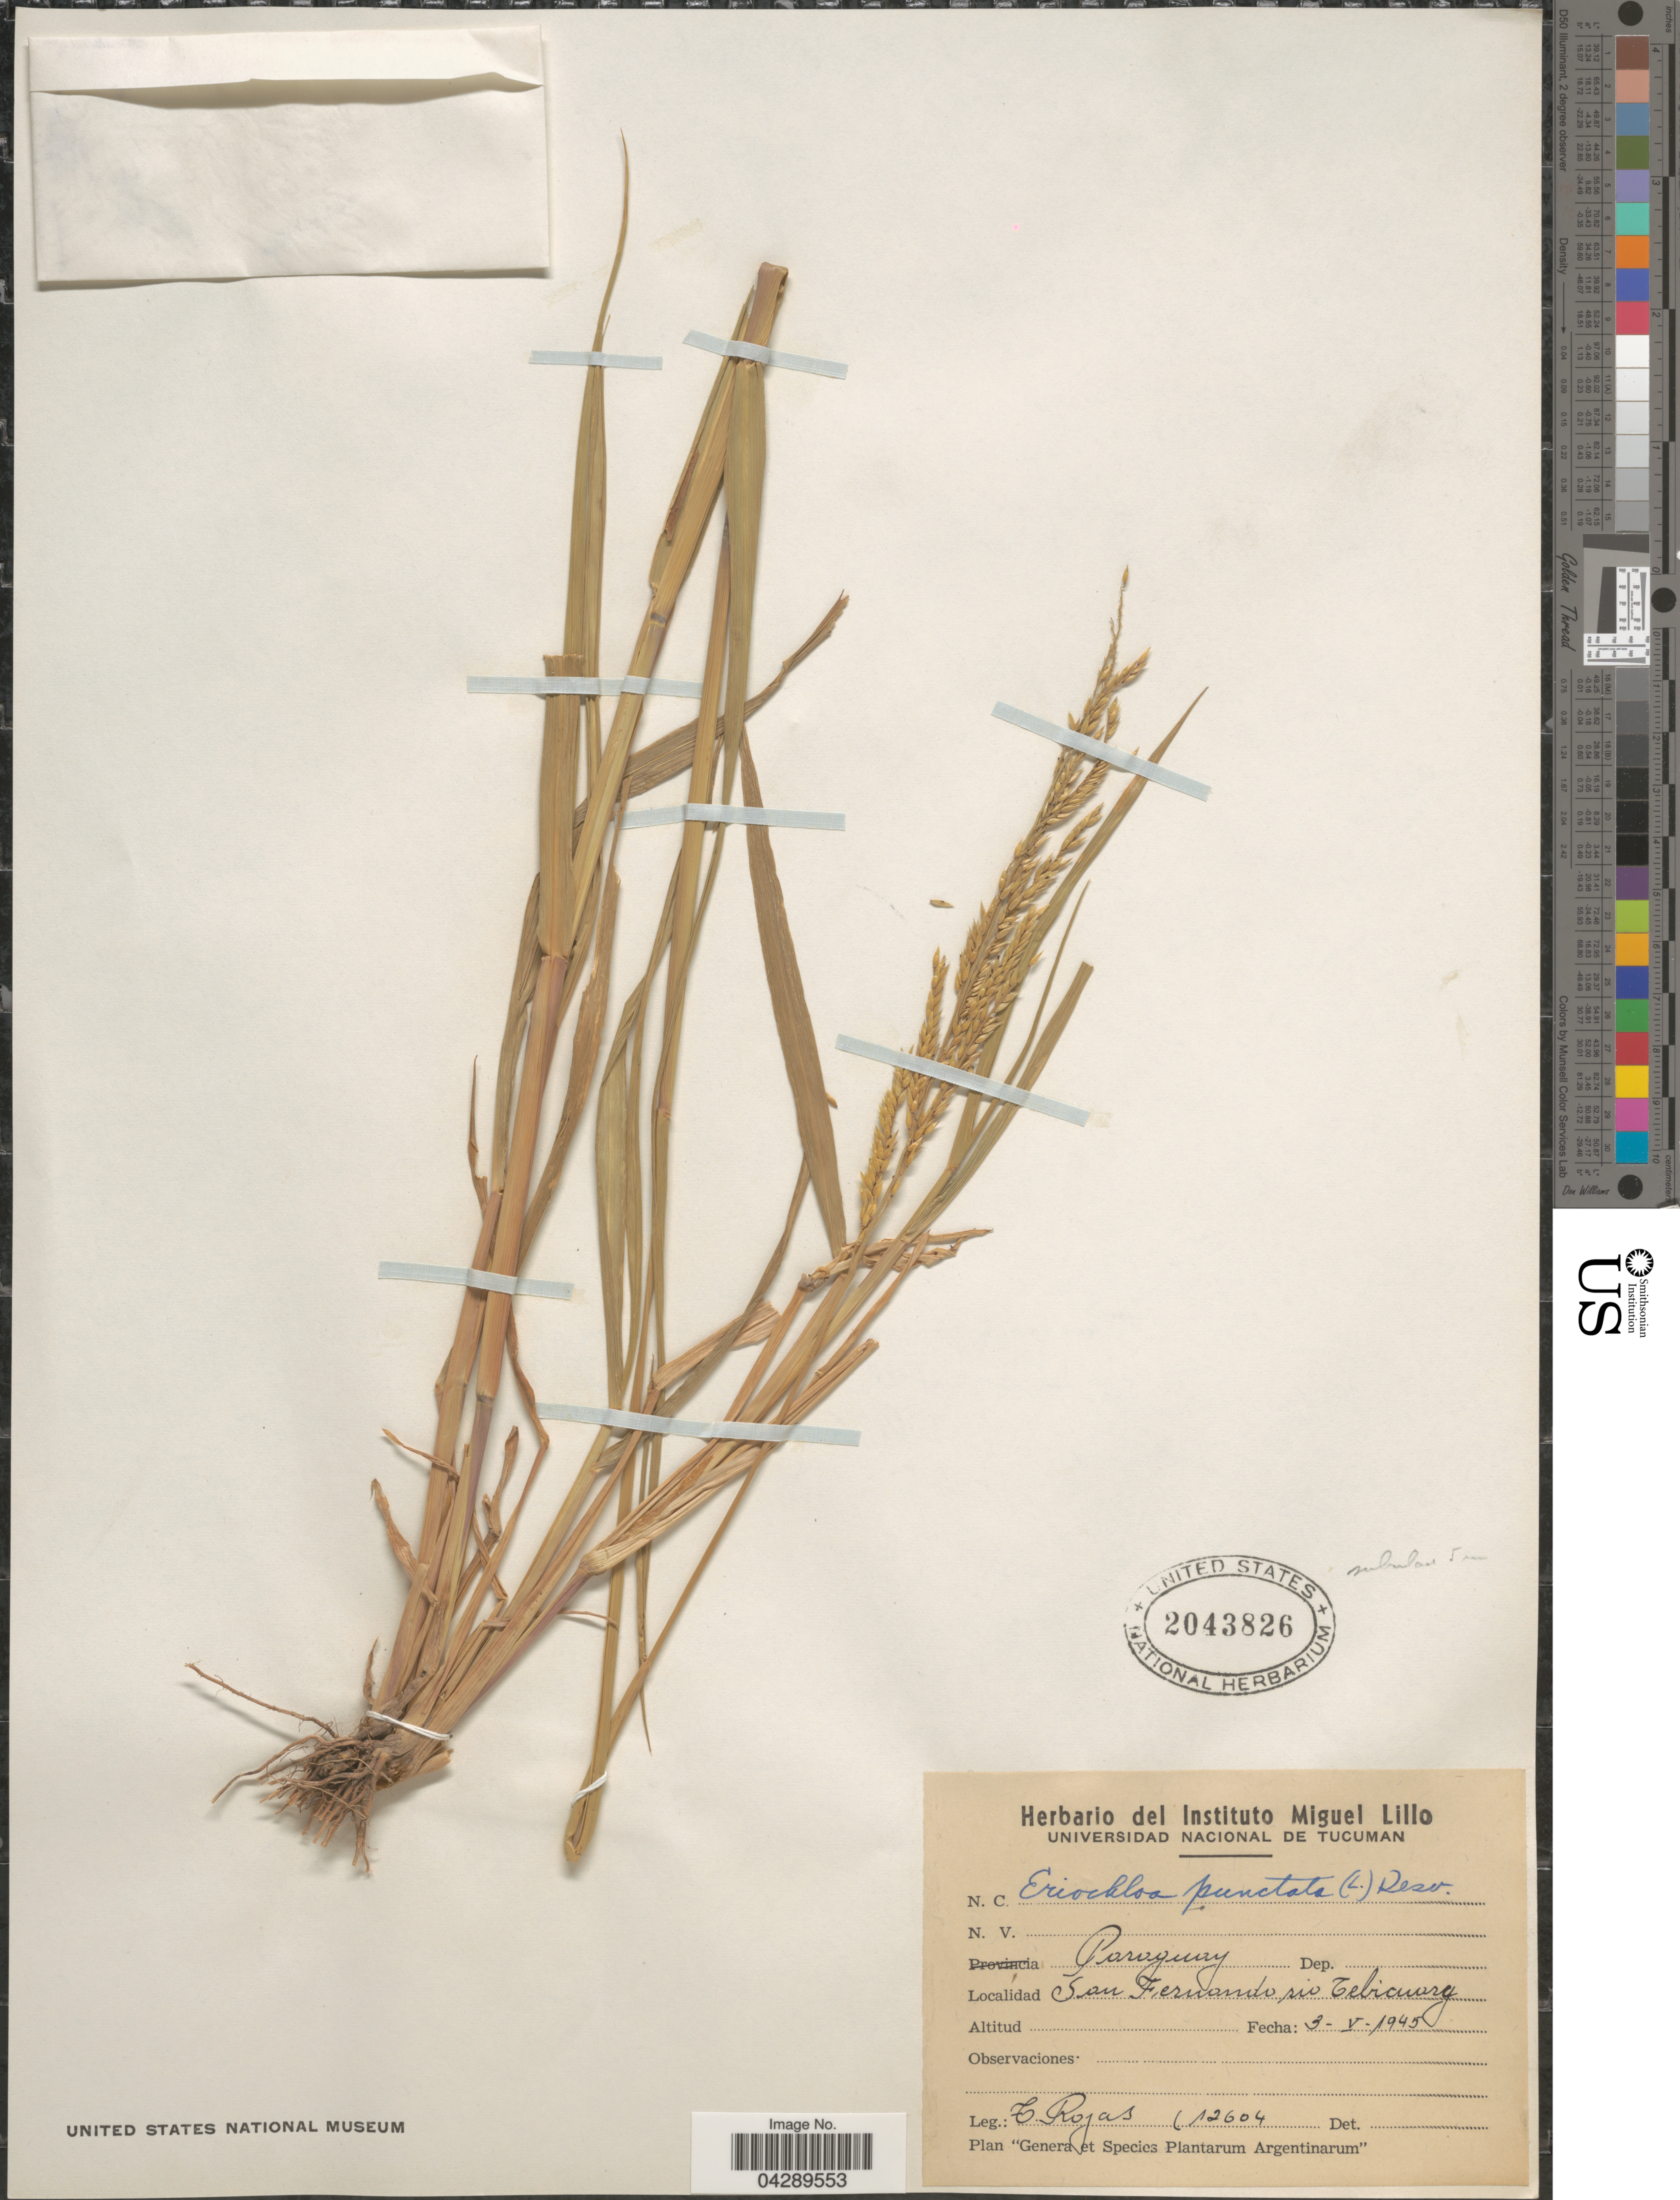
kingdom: Plantae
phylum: Tracheophyta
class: Liliopsida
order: Poales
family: Poaceae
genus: Eriochloa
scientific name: Eriochloa punctata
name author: (L.) Desv. ex Ham.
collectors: T. Rojas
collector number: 12604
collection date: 1945-05-03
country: Paraguay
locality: San Fernando rio Tebicuary.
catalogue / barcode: US 2043826